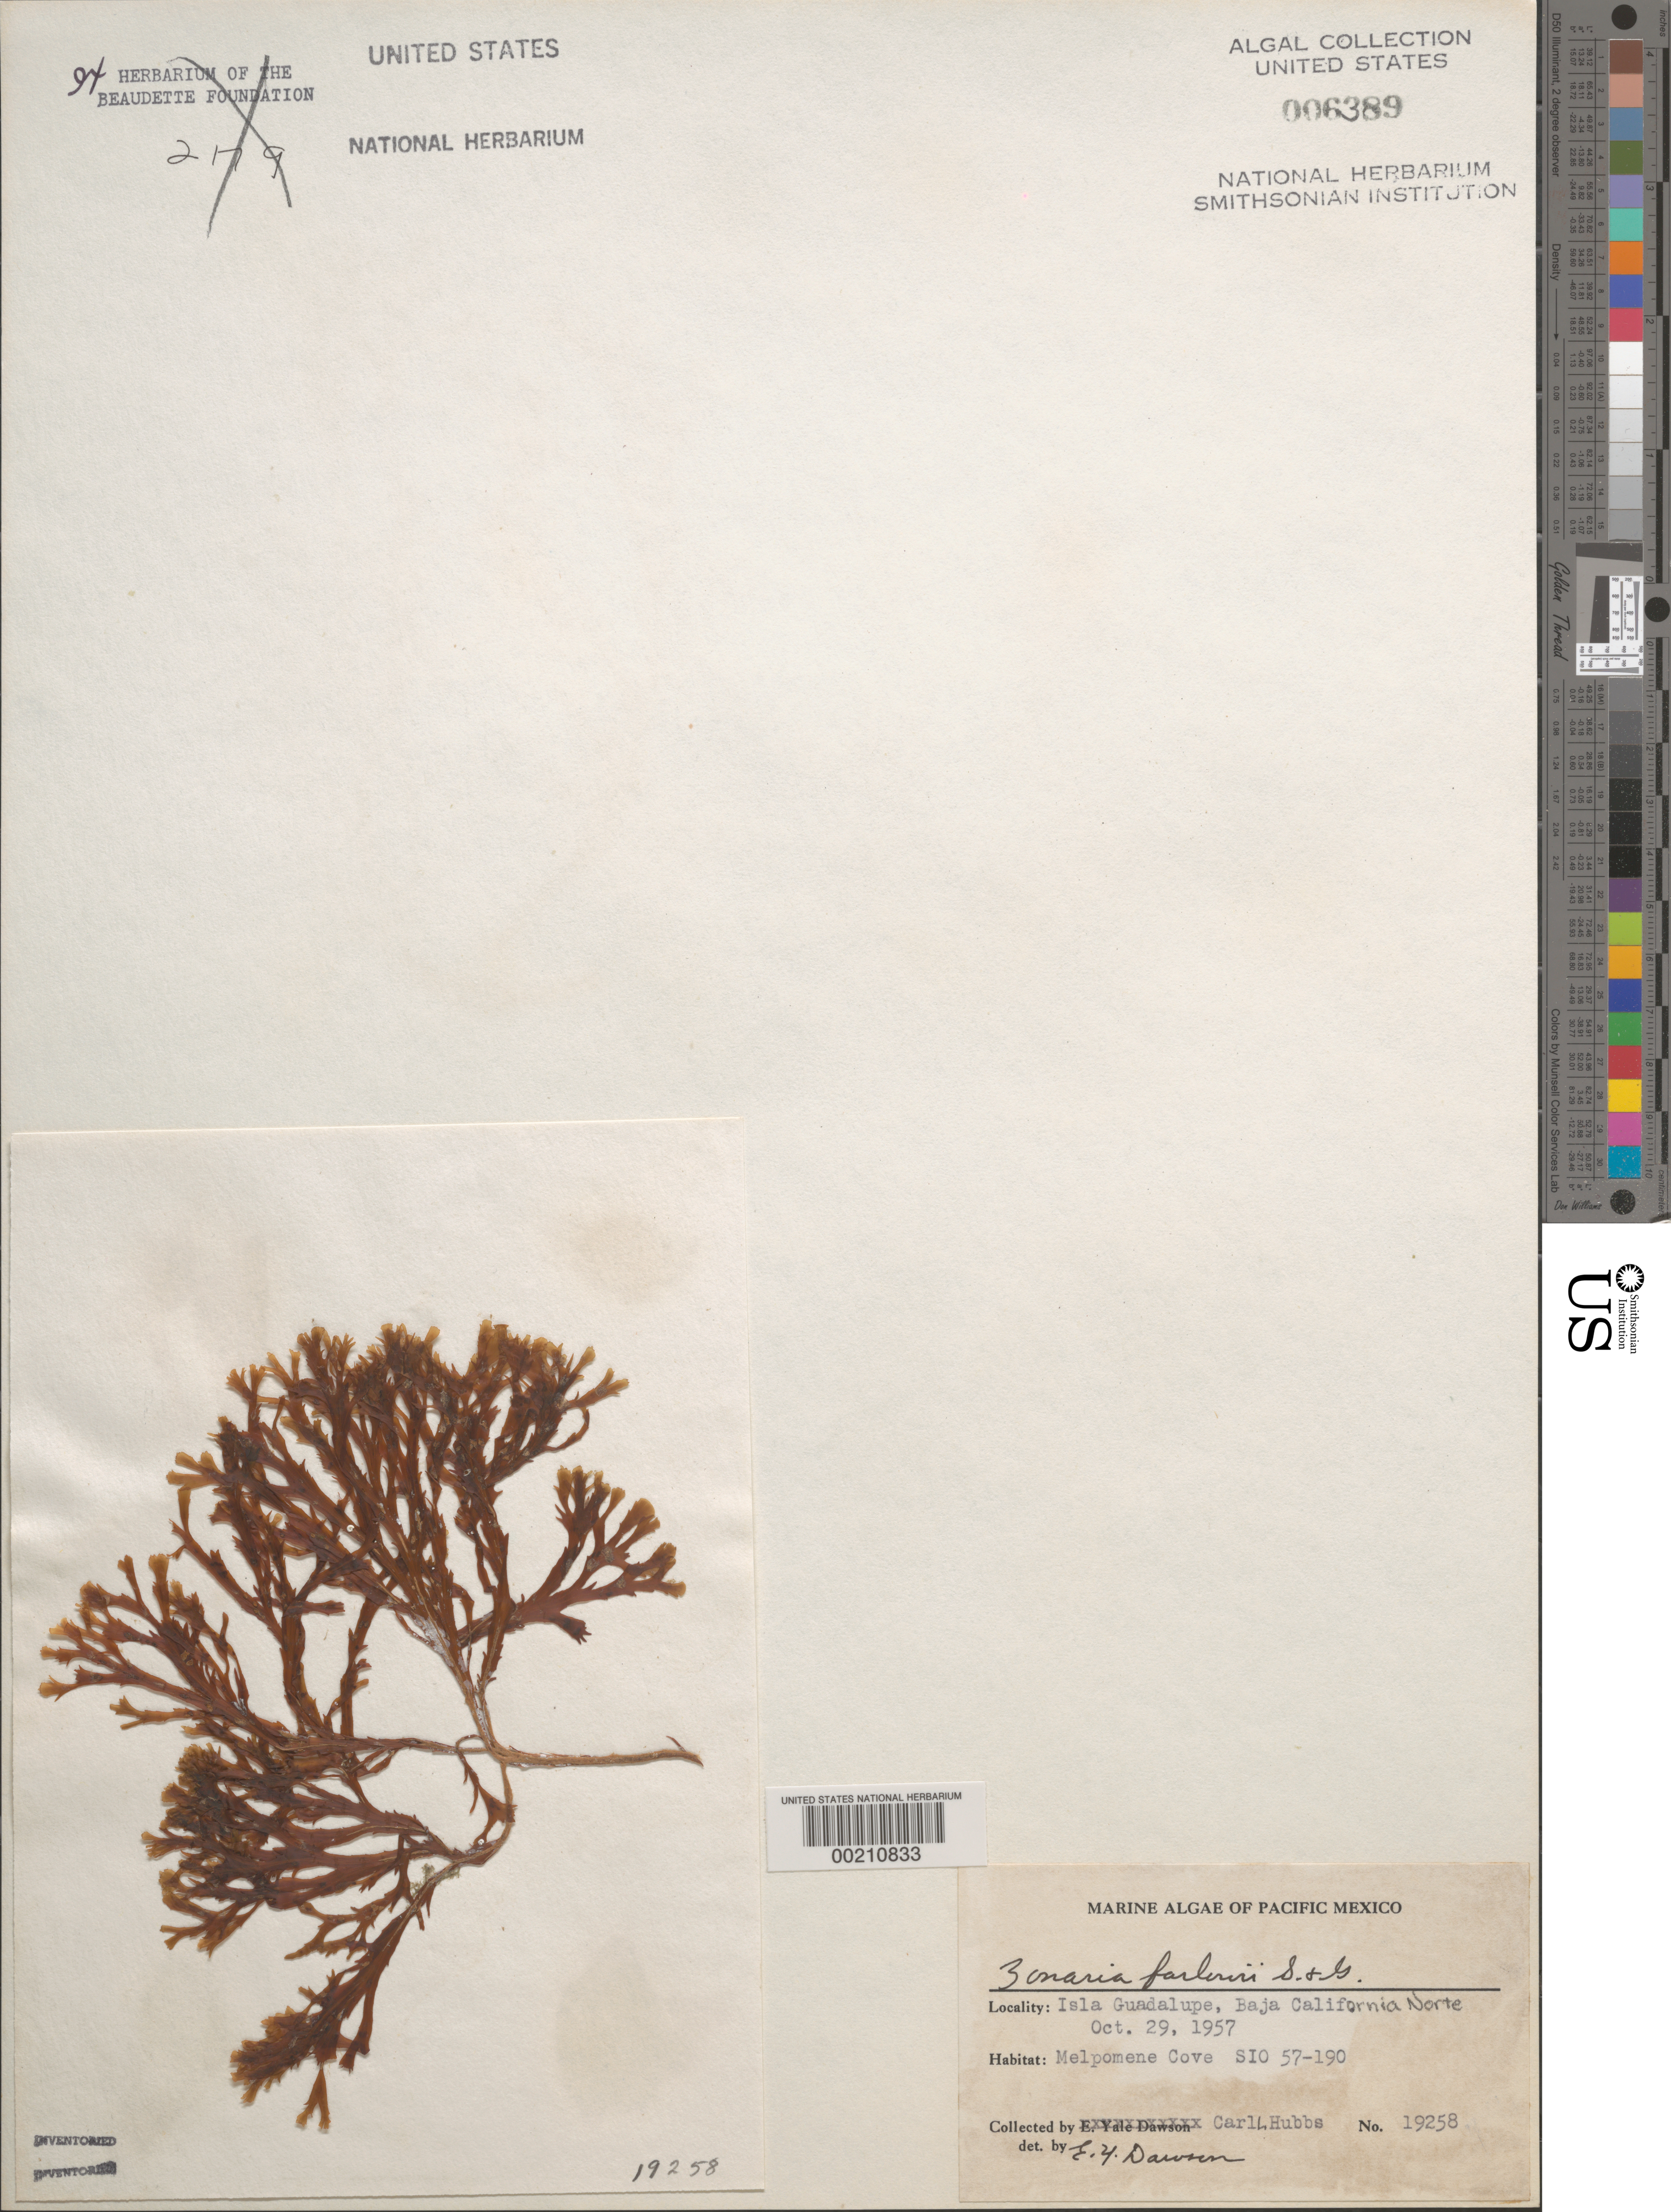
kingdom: Chromista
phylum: Ochrophyta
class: Phaeophyceae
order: Dictyotales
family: Dictyotaceae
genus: Zonaria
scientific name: Zonaria farlowii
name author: Setch. & N.L. Gardner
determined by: Dawson, E. Y.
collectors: C. Hubbs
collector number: EYD 19258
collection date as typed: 29 Oct 1957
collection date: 1957-10-29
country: Mexico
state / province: Baja California Norte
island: Isla Guadalupe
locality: Melpomene Cove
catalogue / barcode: US 6389